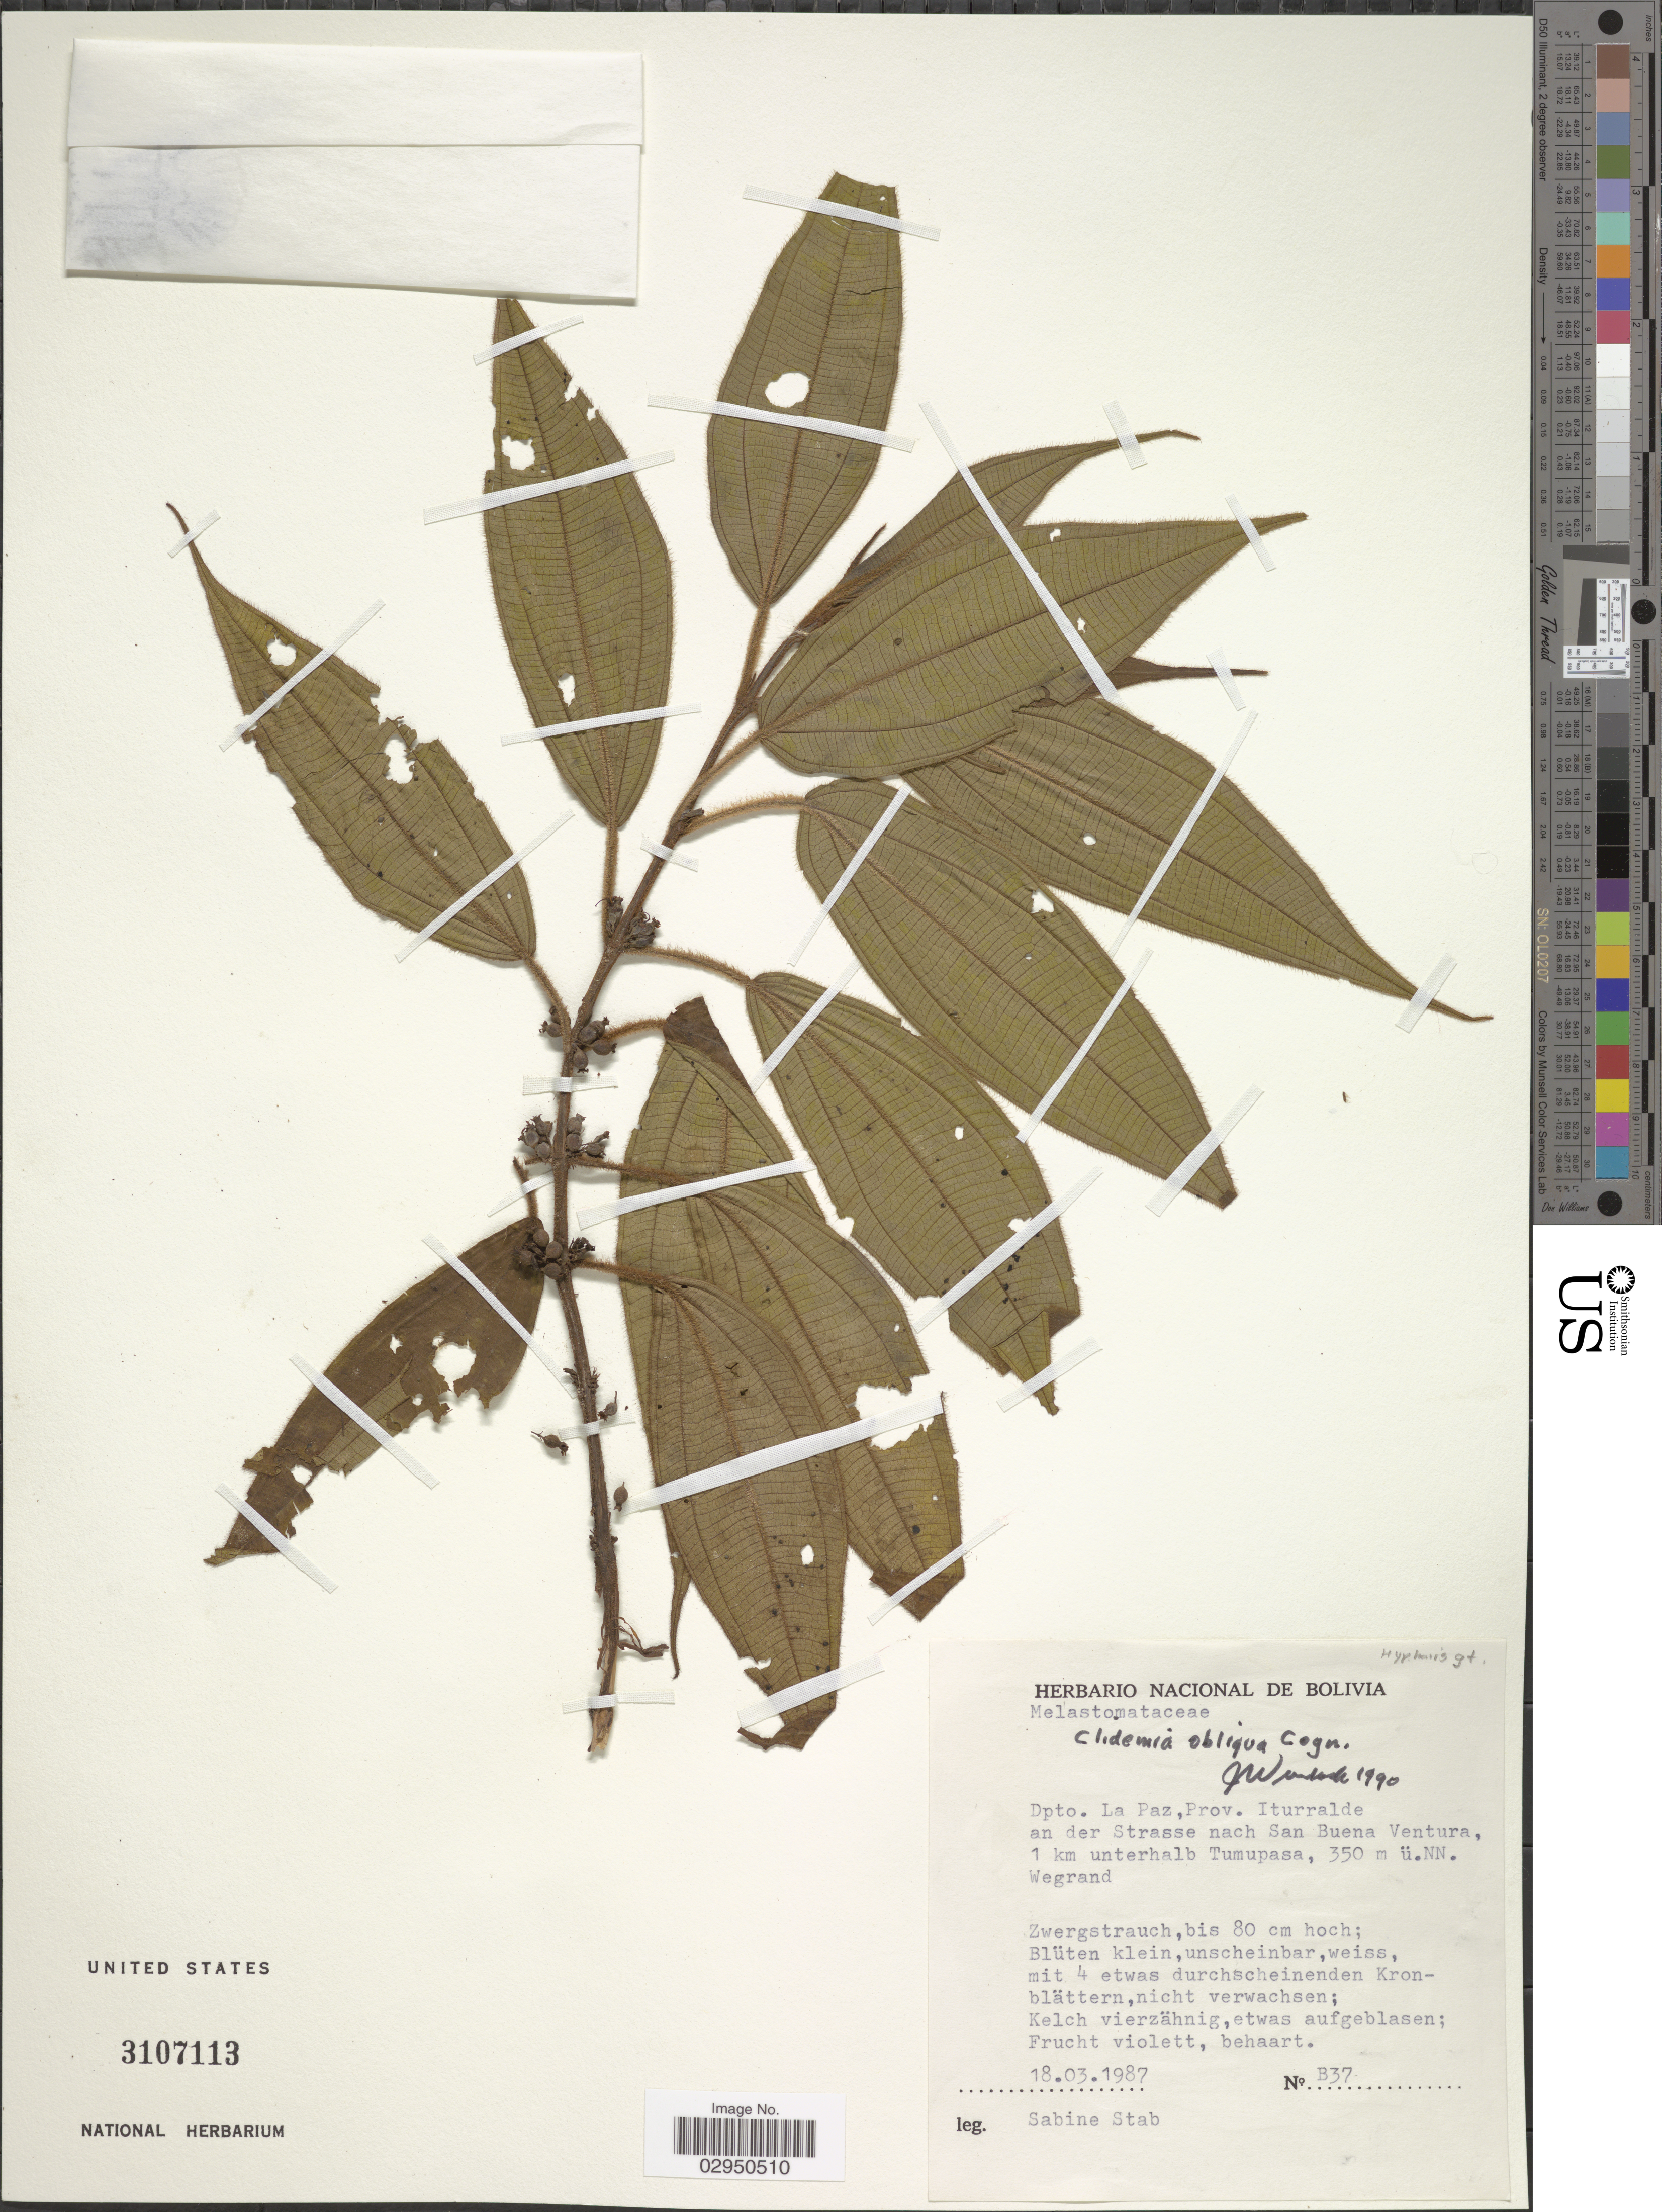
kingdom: Plantae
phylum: Tracheophyta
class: Magnoliopsida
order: Myrtales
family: Melastomataceae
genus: Clidemia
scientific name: Clidemia obliqua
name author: Cogn.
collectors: S. Stab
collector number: B37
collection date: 1987-03-18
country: Bolivia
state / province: La Paz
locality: Dpto. La Paz, Prov. Iturralde an der Strasse nach San Buena Ventura, 1 km unterhalb Tumupasa, Wegrand.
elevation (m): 350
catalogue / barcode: US 3107113